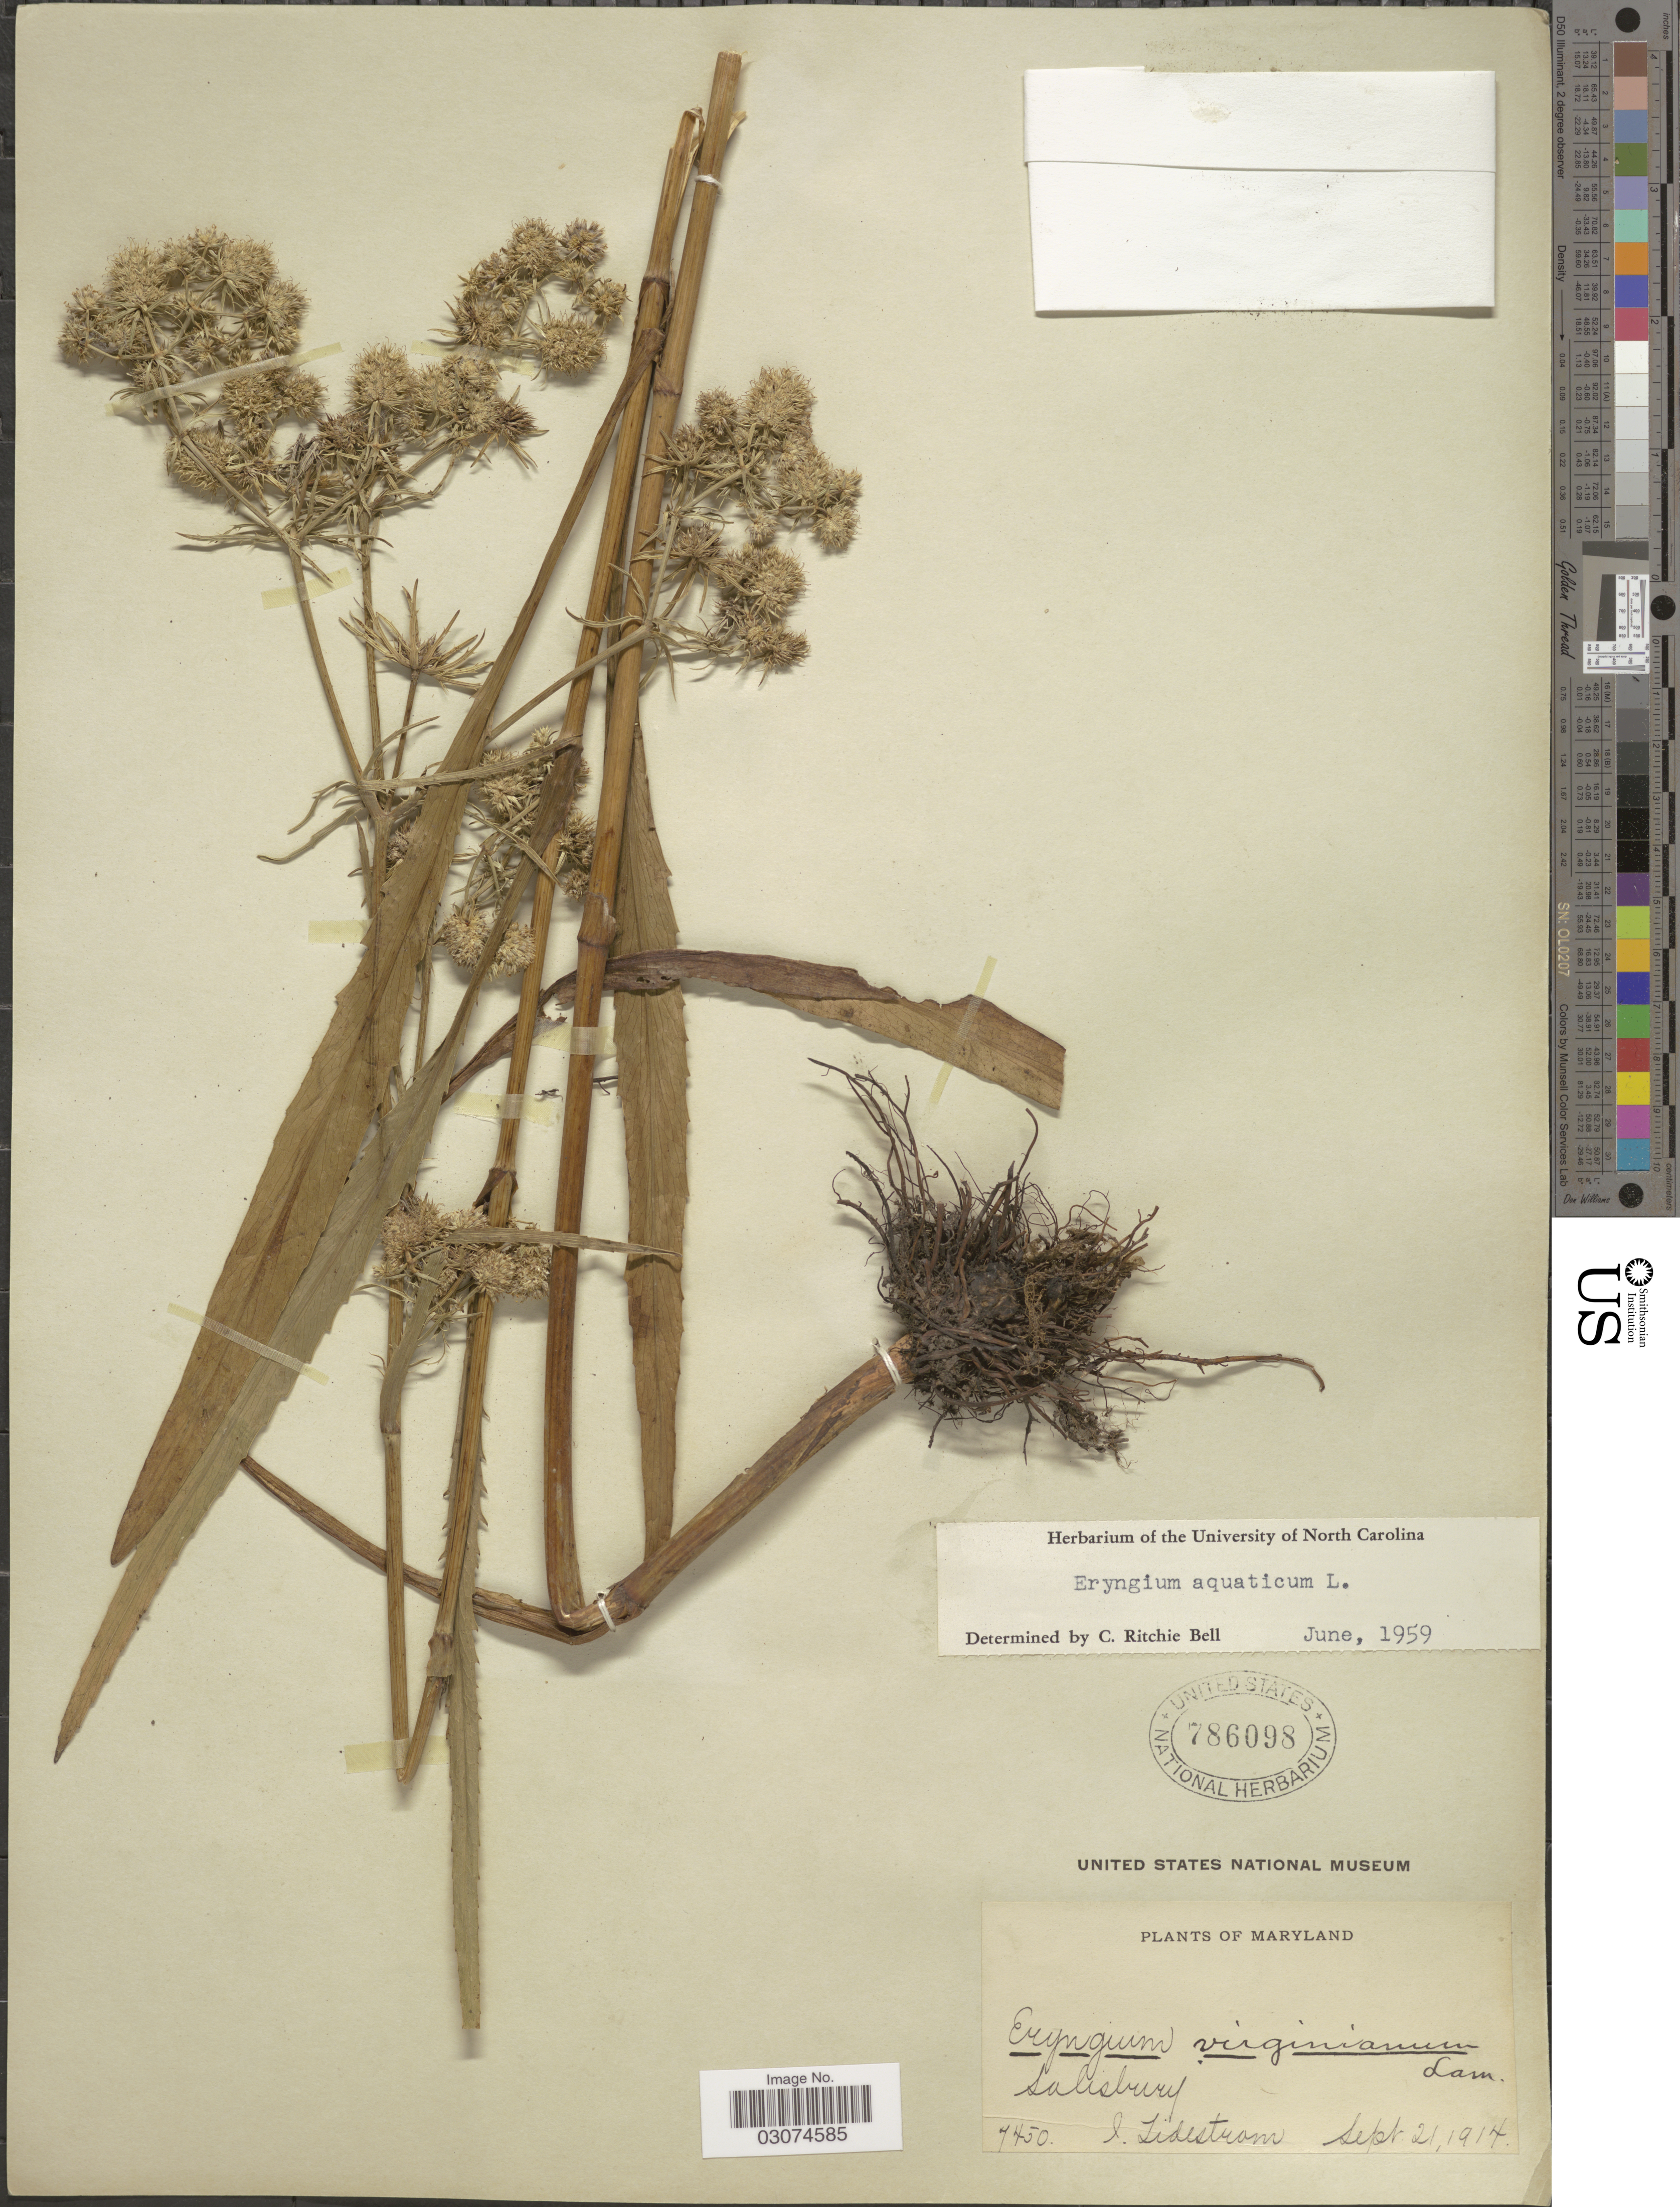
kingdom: Plantae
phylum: Tracheophyta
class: Magnoliopsida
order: Apiales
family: Apiaceae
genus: Eryngium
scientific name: Eryngium aquaticum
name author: L.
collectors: J. Tidestrom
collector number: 4450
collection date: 1914-09-21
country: United States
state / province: Maryland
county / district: Wicomico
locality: Salisbury.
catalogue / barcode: US 786098